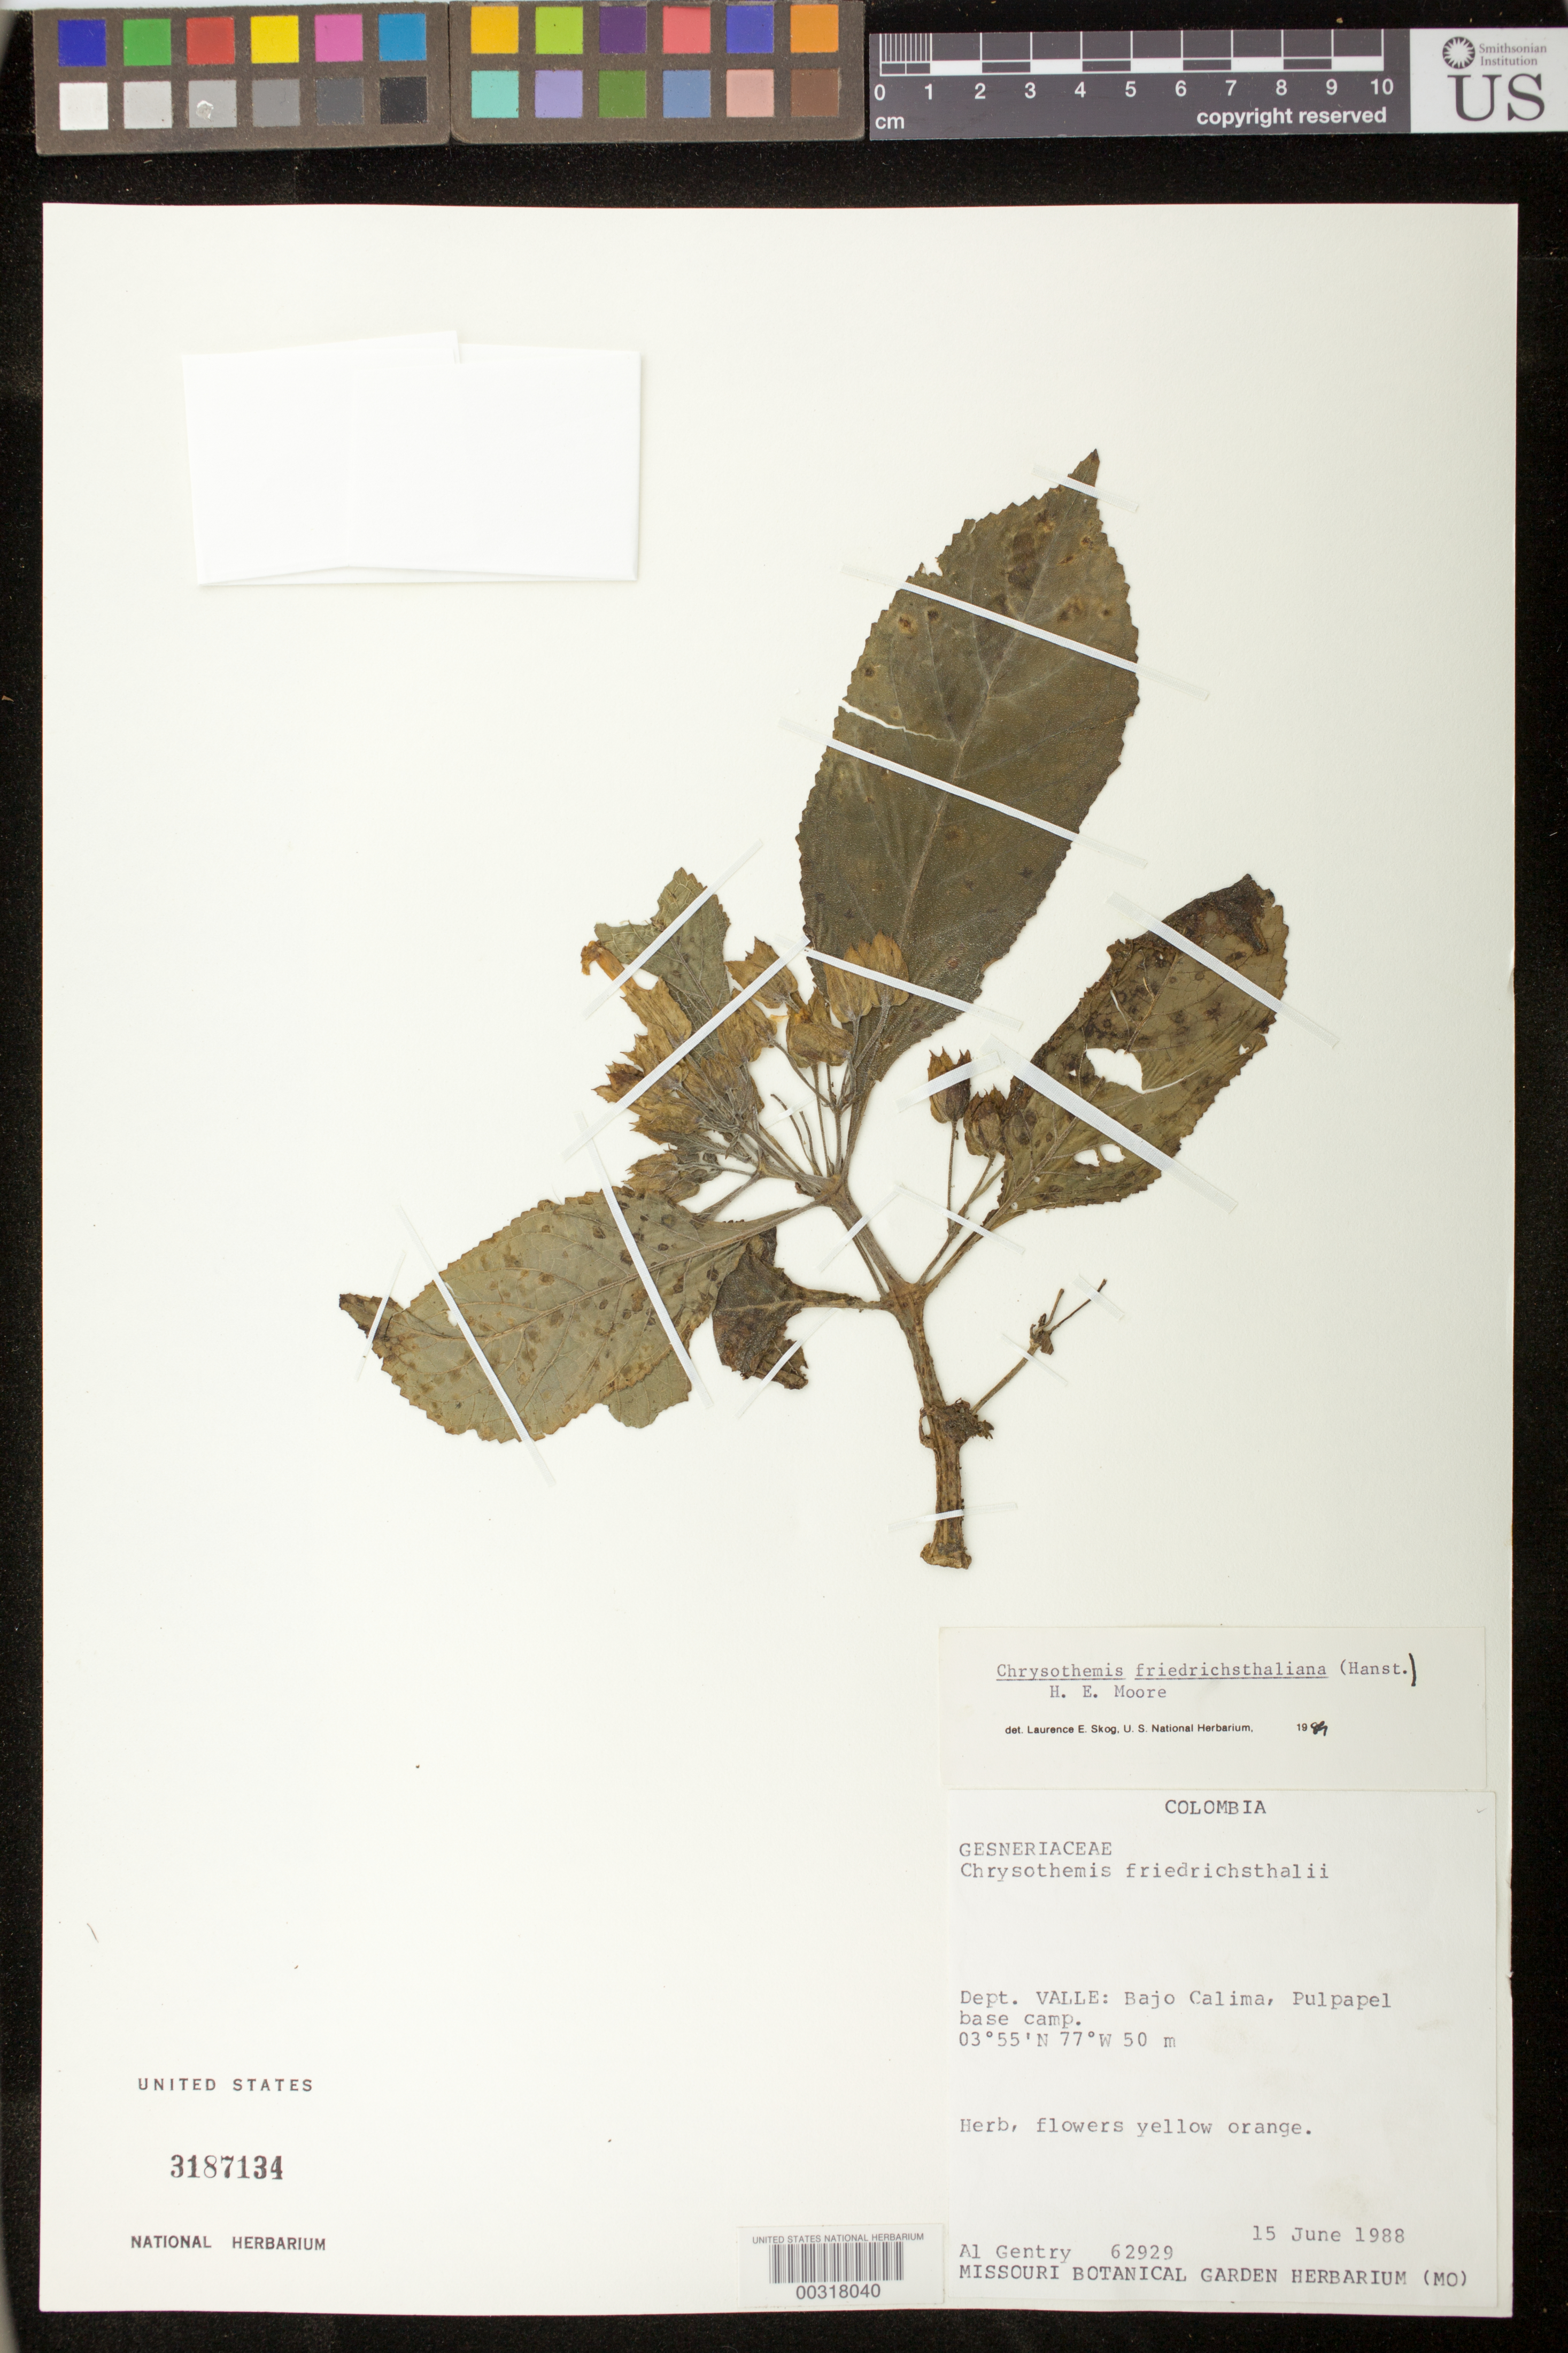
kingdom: Plantae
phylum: Tracheophyta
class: Magnoliopsida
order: Lamiales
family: Gesneriaceae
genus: Chrysothemis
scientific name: Chrysothemis friedrichsthaliana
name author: (Hanst.) H.E. Moore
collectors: A. H. Gentry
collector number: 62929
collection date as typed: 15 Jun 1988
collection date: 1988-06-15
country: Colombia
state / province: Valle del Cauca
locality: Bajo Calima, Pulpapel base camp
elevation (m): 50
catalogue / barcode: US 3187134